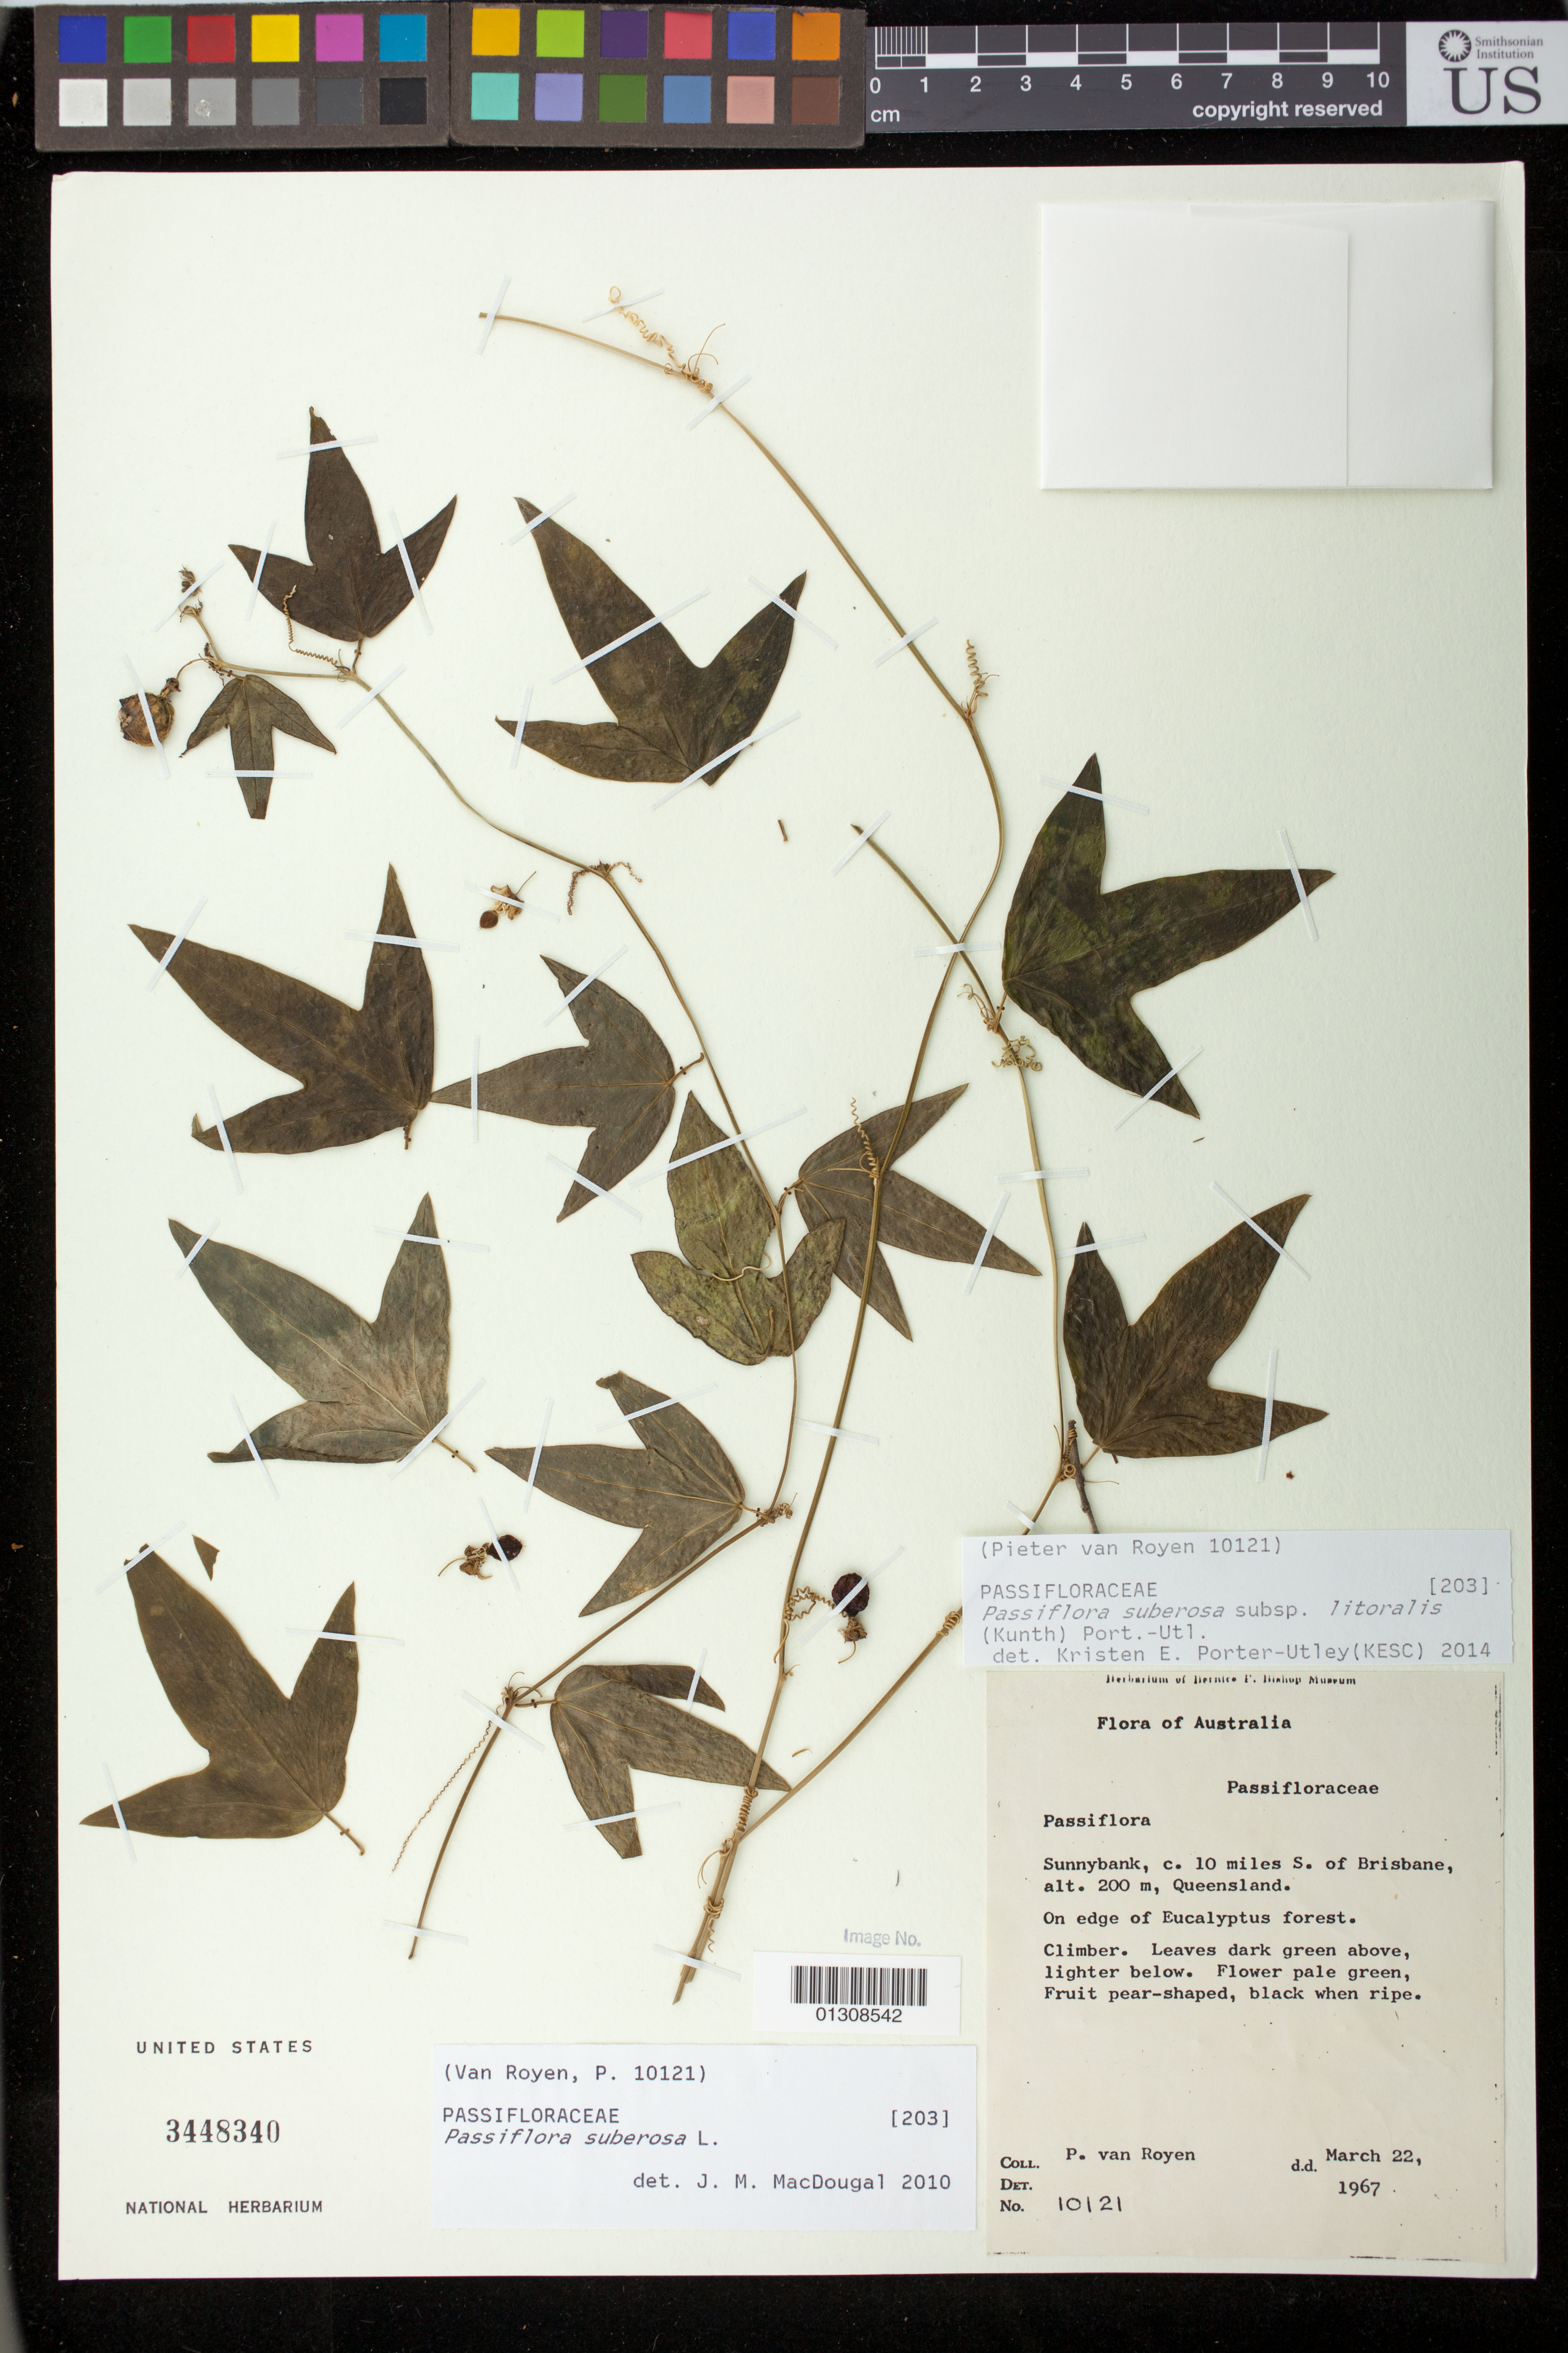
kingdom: Plantae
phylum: Tracheophyta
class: Magnoliopsida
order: Malpighiales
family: Passifloraceae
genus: Passiflora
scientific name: Passiflora suberosa subsp. litoralis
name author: (Kunth) Port.-Utl. et al.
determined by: Porter-Utley, K. E.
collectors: P. van Royen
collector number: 10121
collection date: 1967-03-22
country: Australia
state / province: Queensland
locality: Sunnybank, c. 10 miles S. of Brisbane.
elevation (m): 200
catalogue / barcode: US 3448340